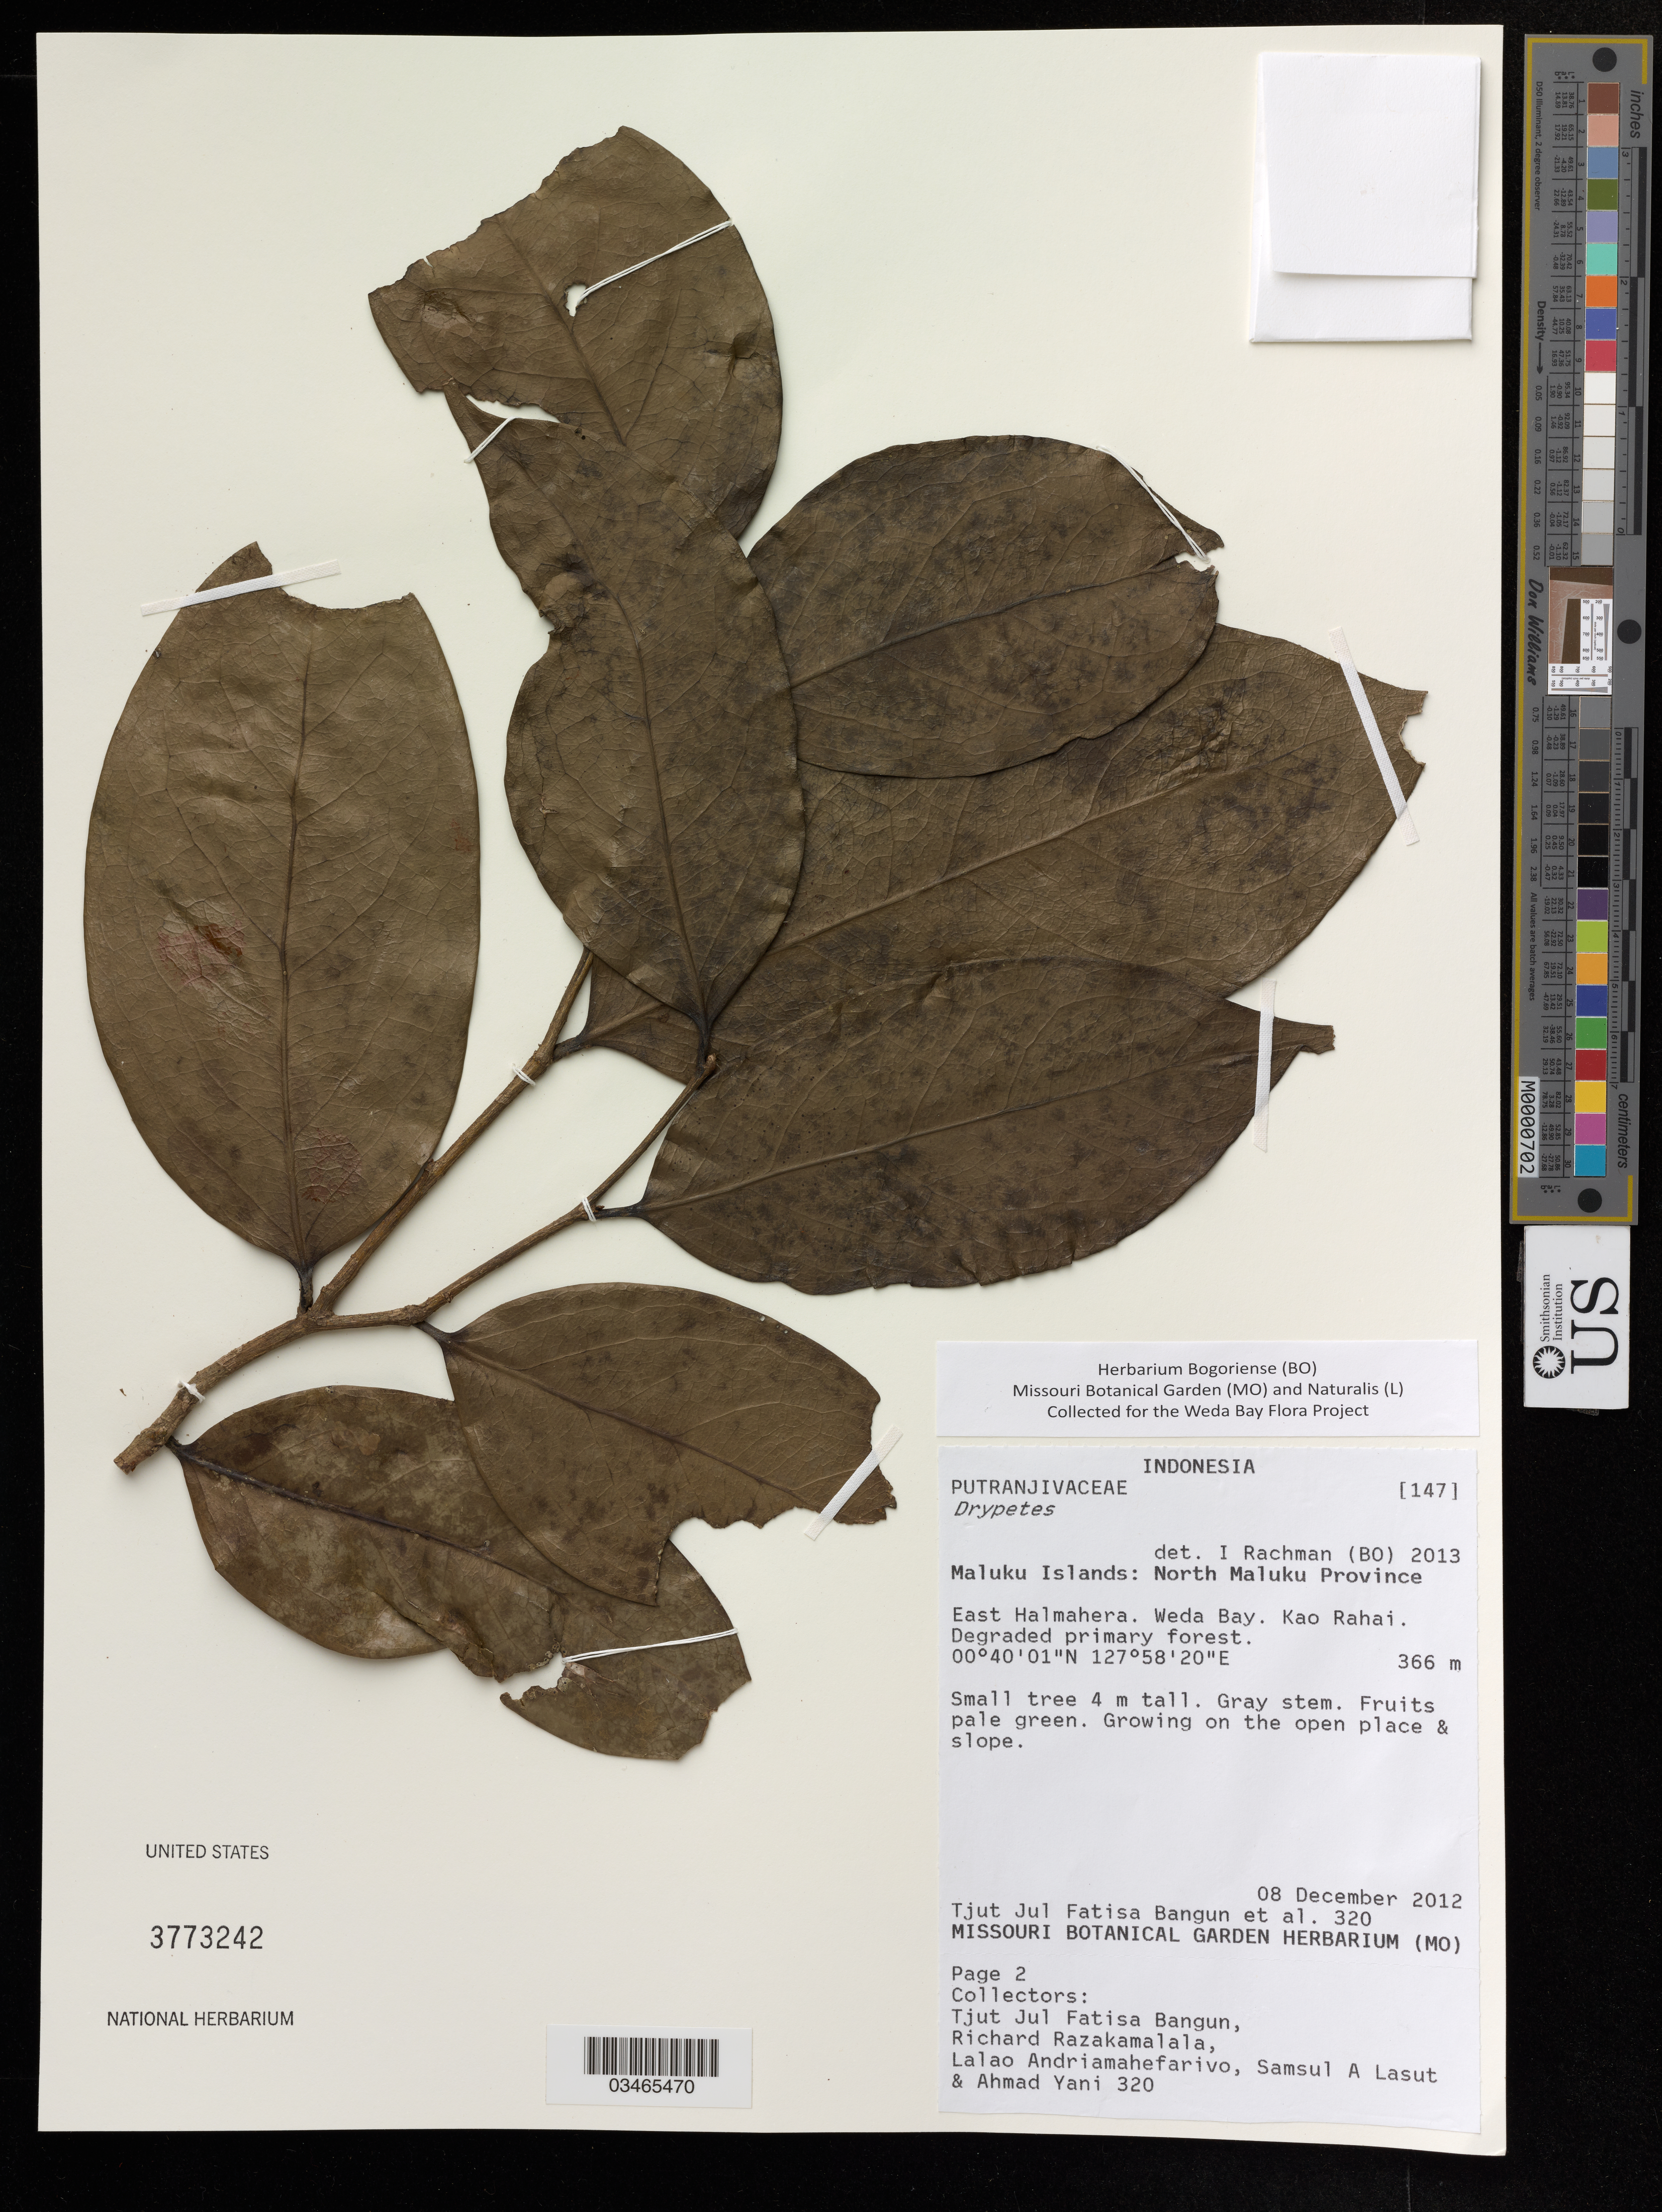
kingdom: Plantae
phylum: Tracheophyta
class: Magnoliopsida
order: Malpighiales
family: Putranjivaceae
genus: Drypetes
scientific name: Drypetes sp.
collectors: T. Bangun, R. Razakamalala & L. Andriamahefarivo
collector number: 320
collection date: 2012-12-08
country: Indonesia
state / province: Maluku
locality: North Maluku Province. Central Halmahera. Weda Bay. Kao Rahai.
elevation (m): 366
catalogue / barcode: US 3773242